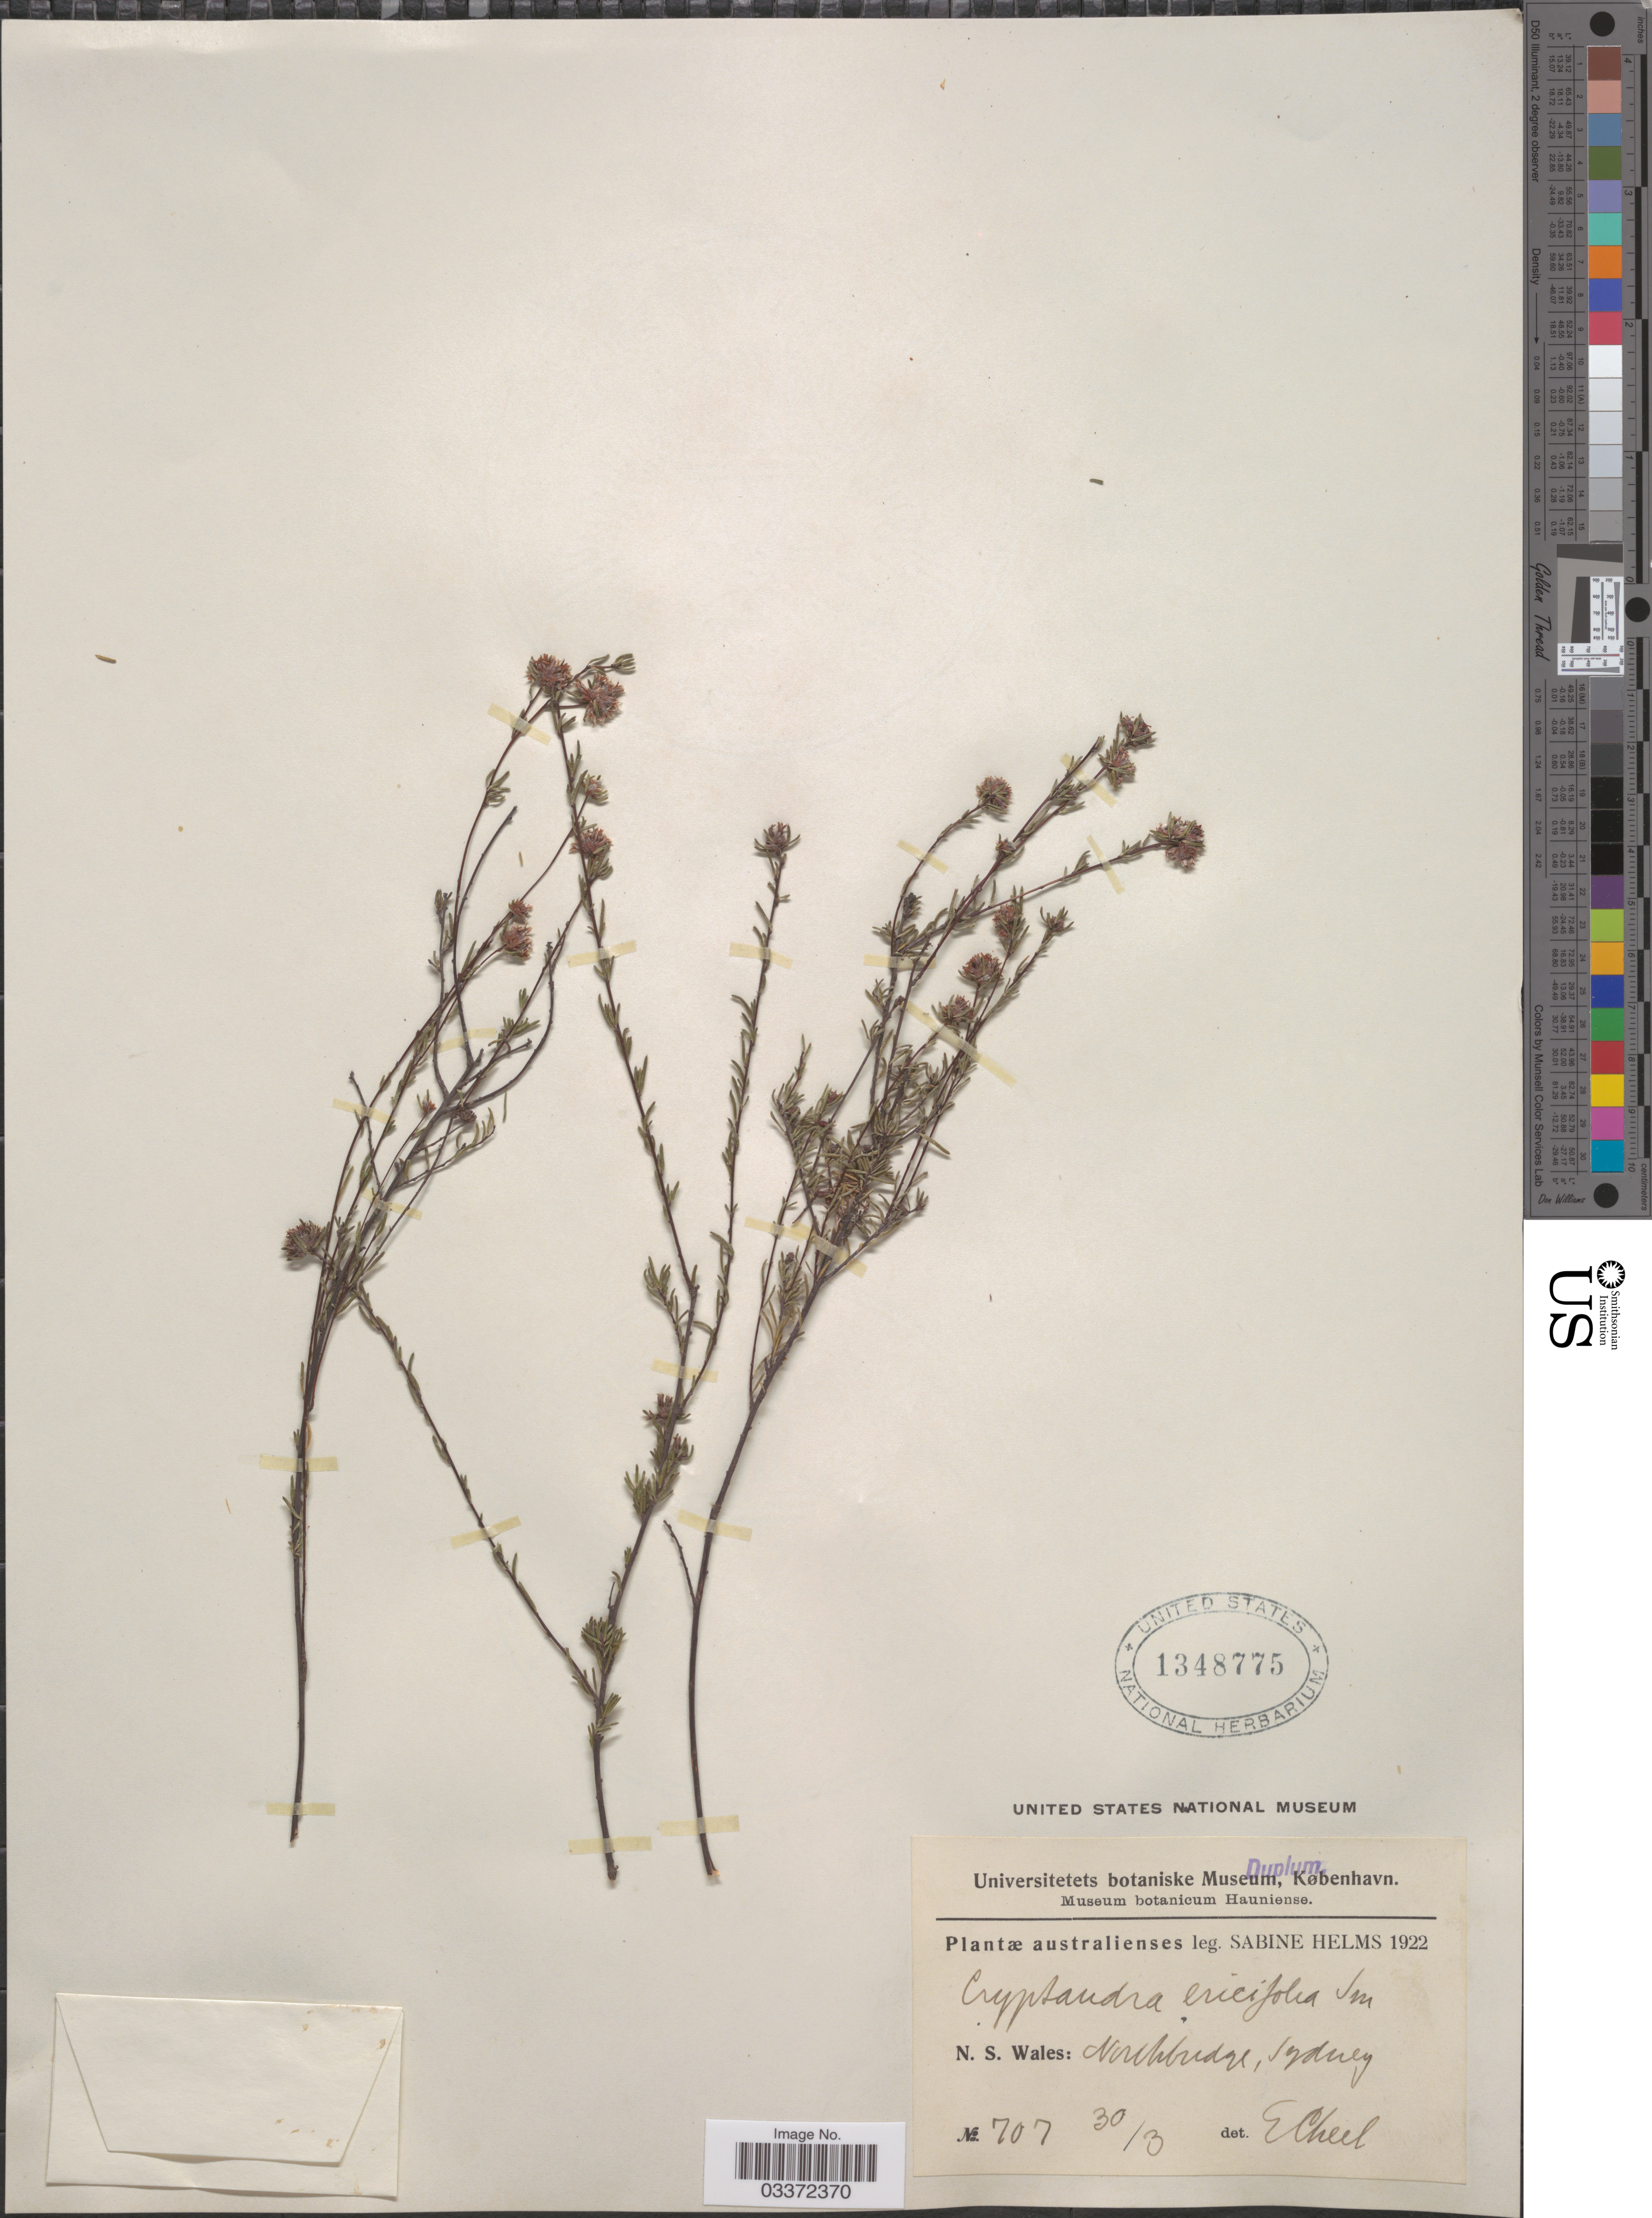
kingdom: Plantae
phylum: Tracheophyta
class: Magnoliopsida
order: Rosales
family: Rhamnaceae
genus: Cryptandra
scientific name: Cryptandra ericifolia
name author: Rudge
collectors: S. Helms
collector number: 707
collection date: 1922-03-30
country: Australia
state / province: New South Wales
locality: Northbridge, Sydney.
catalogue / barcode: US 1348775